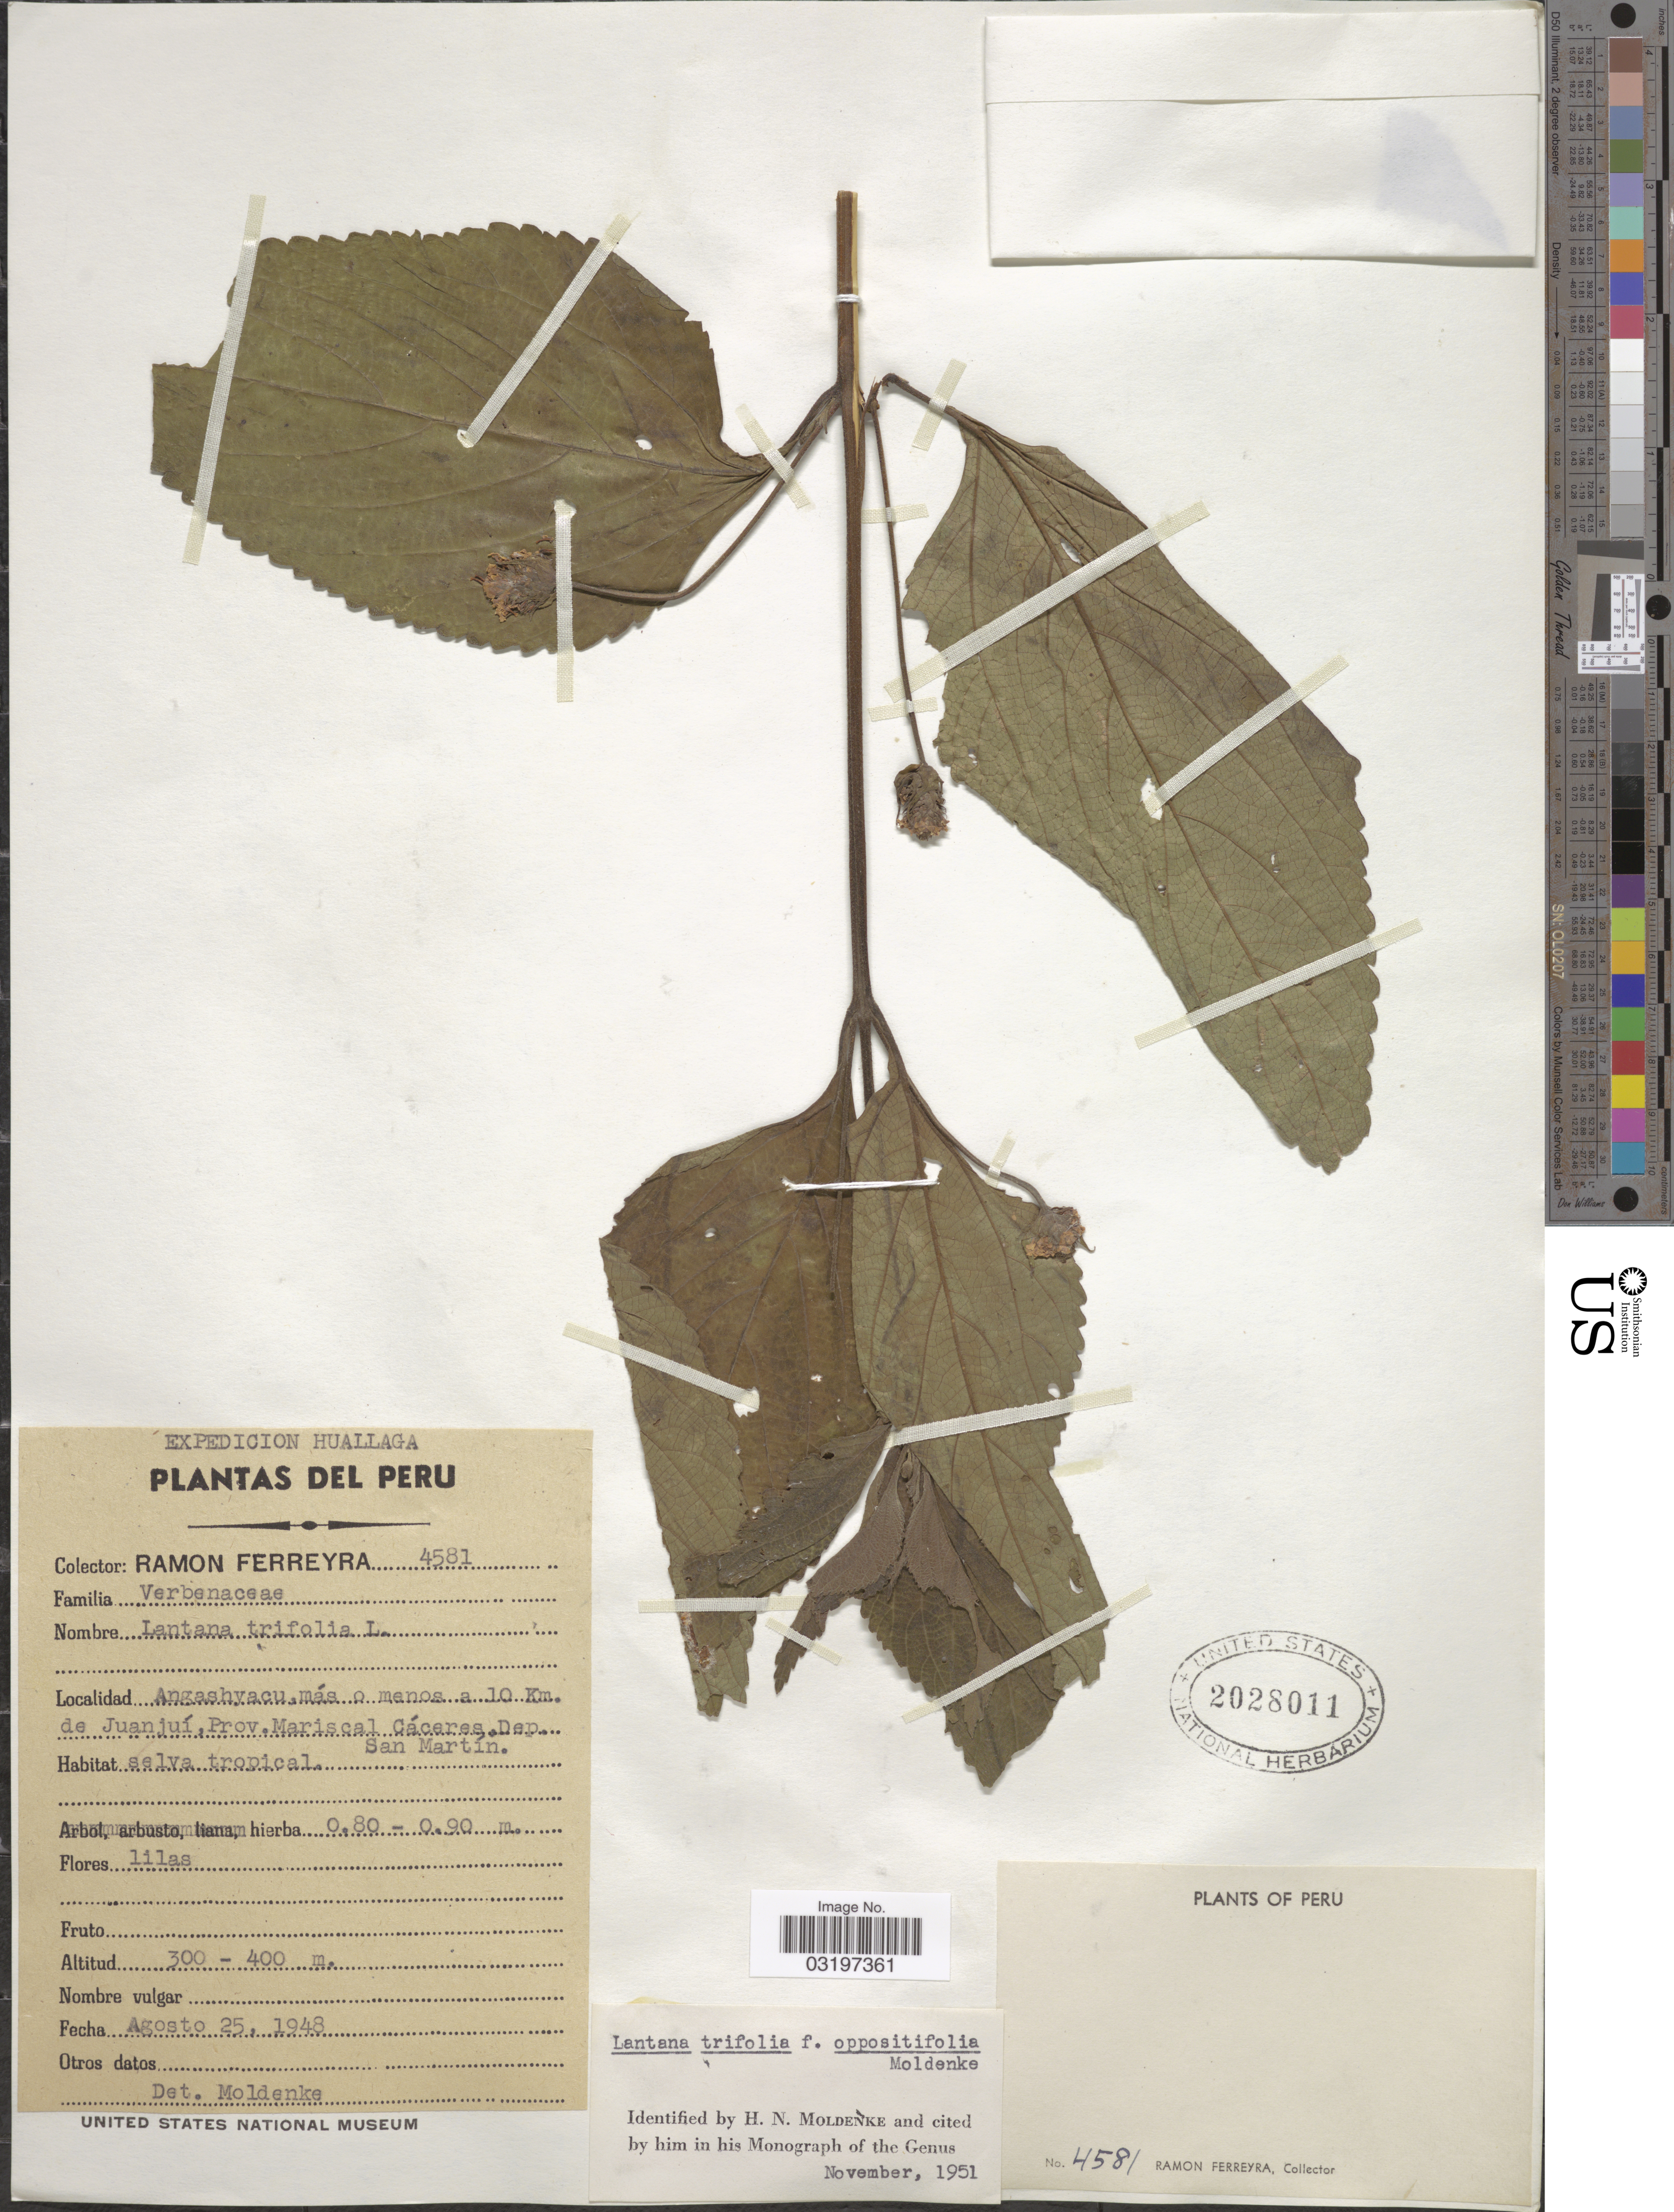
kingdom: Plantae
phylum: Tracheophyta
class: Magnoliopsida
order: Lamiales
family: Verbenaceae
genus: Lantana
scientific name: Lantana trifolia f. oppositifolia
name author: Moldenke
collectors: R. A. Ferreyra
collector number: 4581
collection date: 1948-08-25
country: Peru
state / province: San Martín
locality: Huallaga. Angashyacu, más o menos a 10 Km. de Juanjuí. Prov. Mariscal Cáceres. Dep. San Martín.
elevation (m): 300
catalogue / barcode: US 2028011